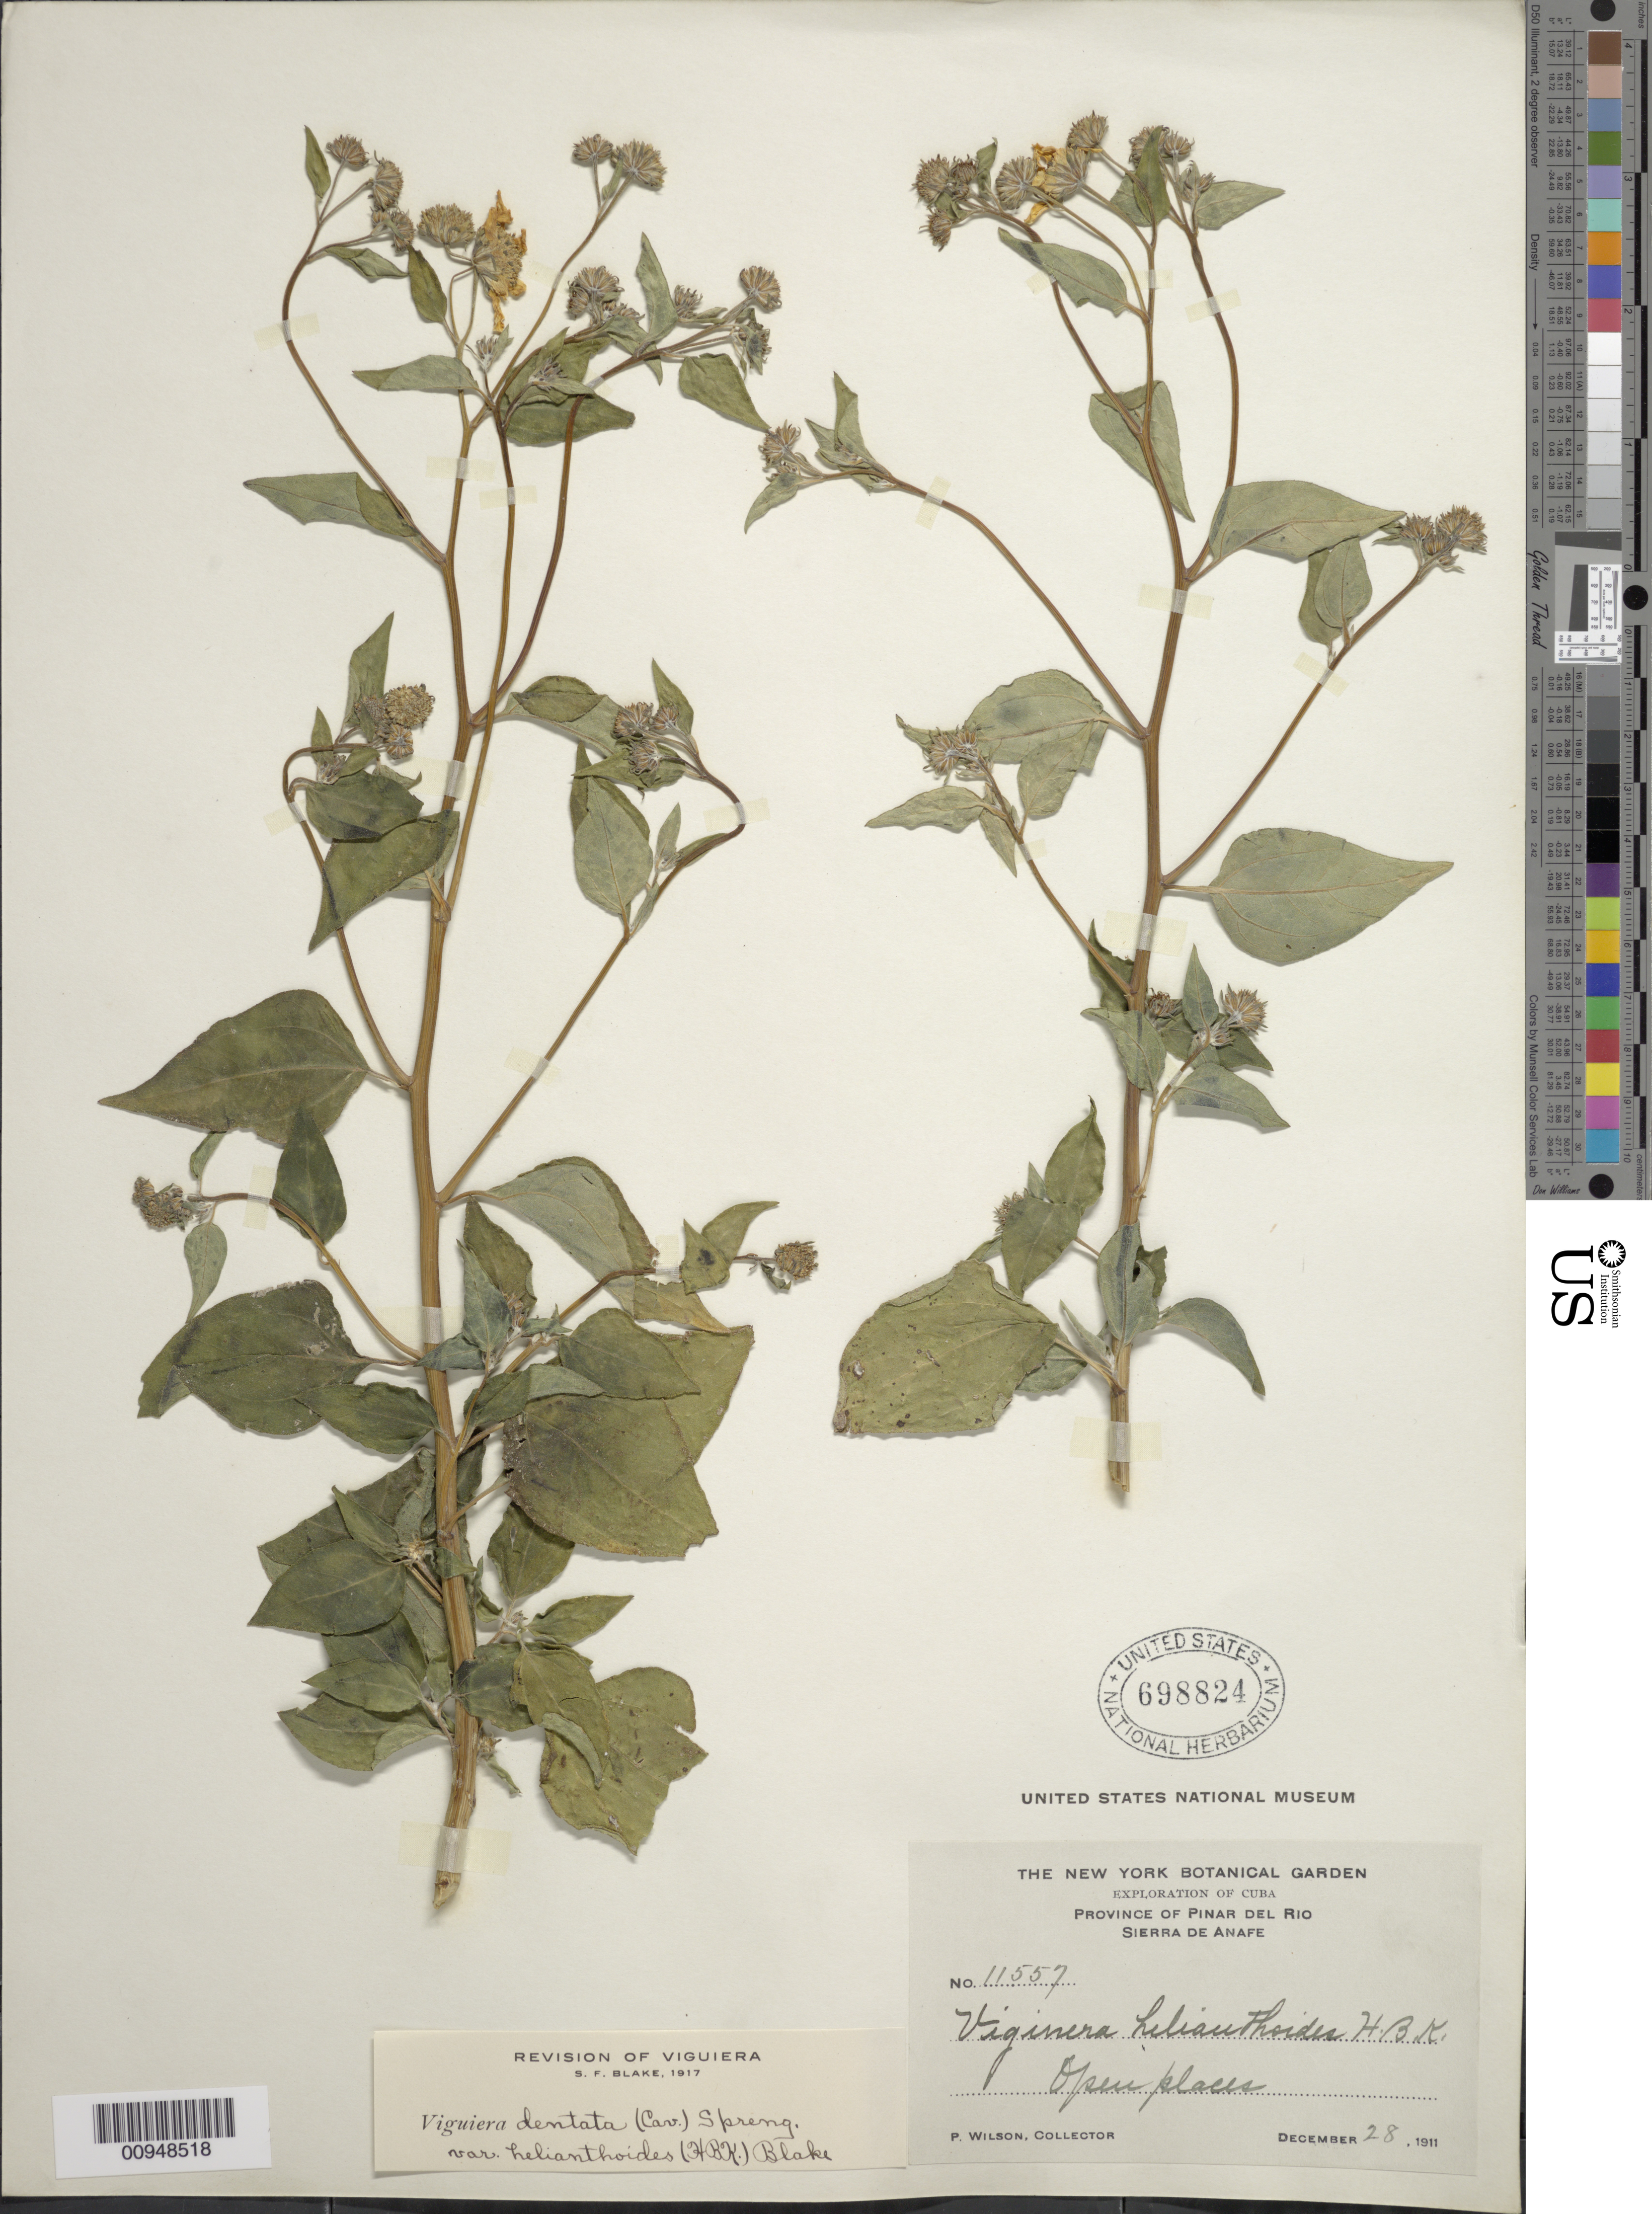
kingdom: Plantae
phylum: Tracheophyta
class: Magnoliopsida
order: Asterales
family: Asteraceae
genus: Viguiera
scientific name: Viguiera dentata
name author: (Cav.) Spreng.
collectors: P. Wilson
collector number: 11557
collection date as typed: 28 Dec 1911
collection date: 1911-12-28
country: Cuba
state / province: Pinar del Rio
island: Cuba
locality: Sierra de Anafe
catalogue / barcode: US 698824